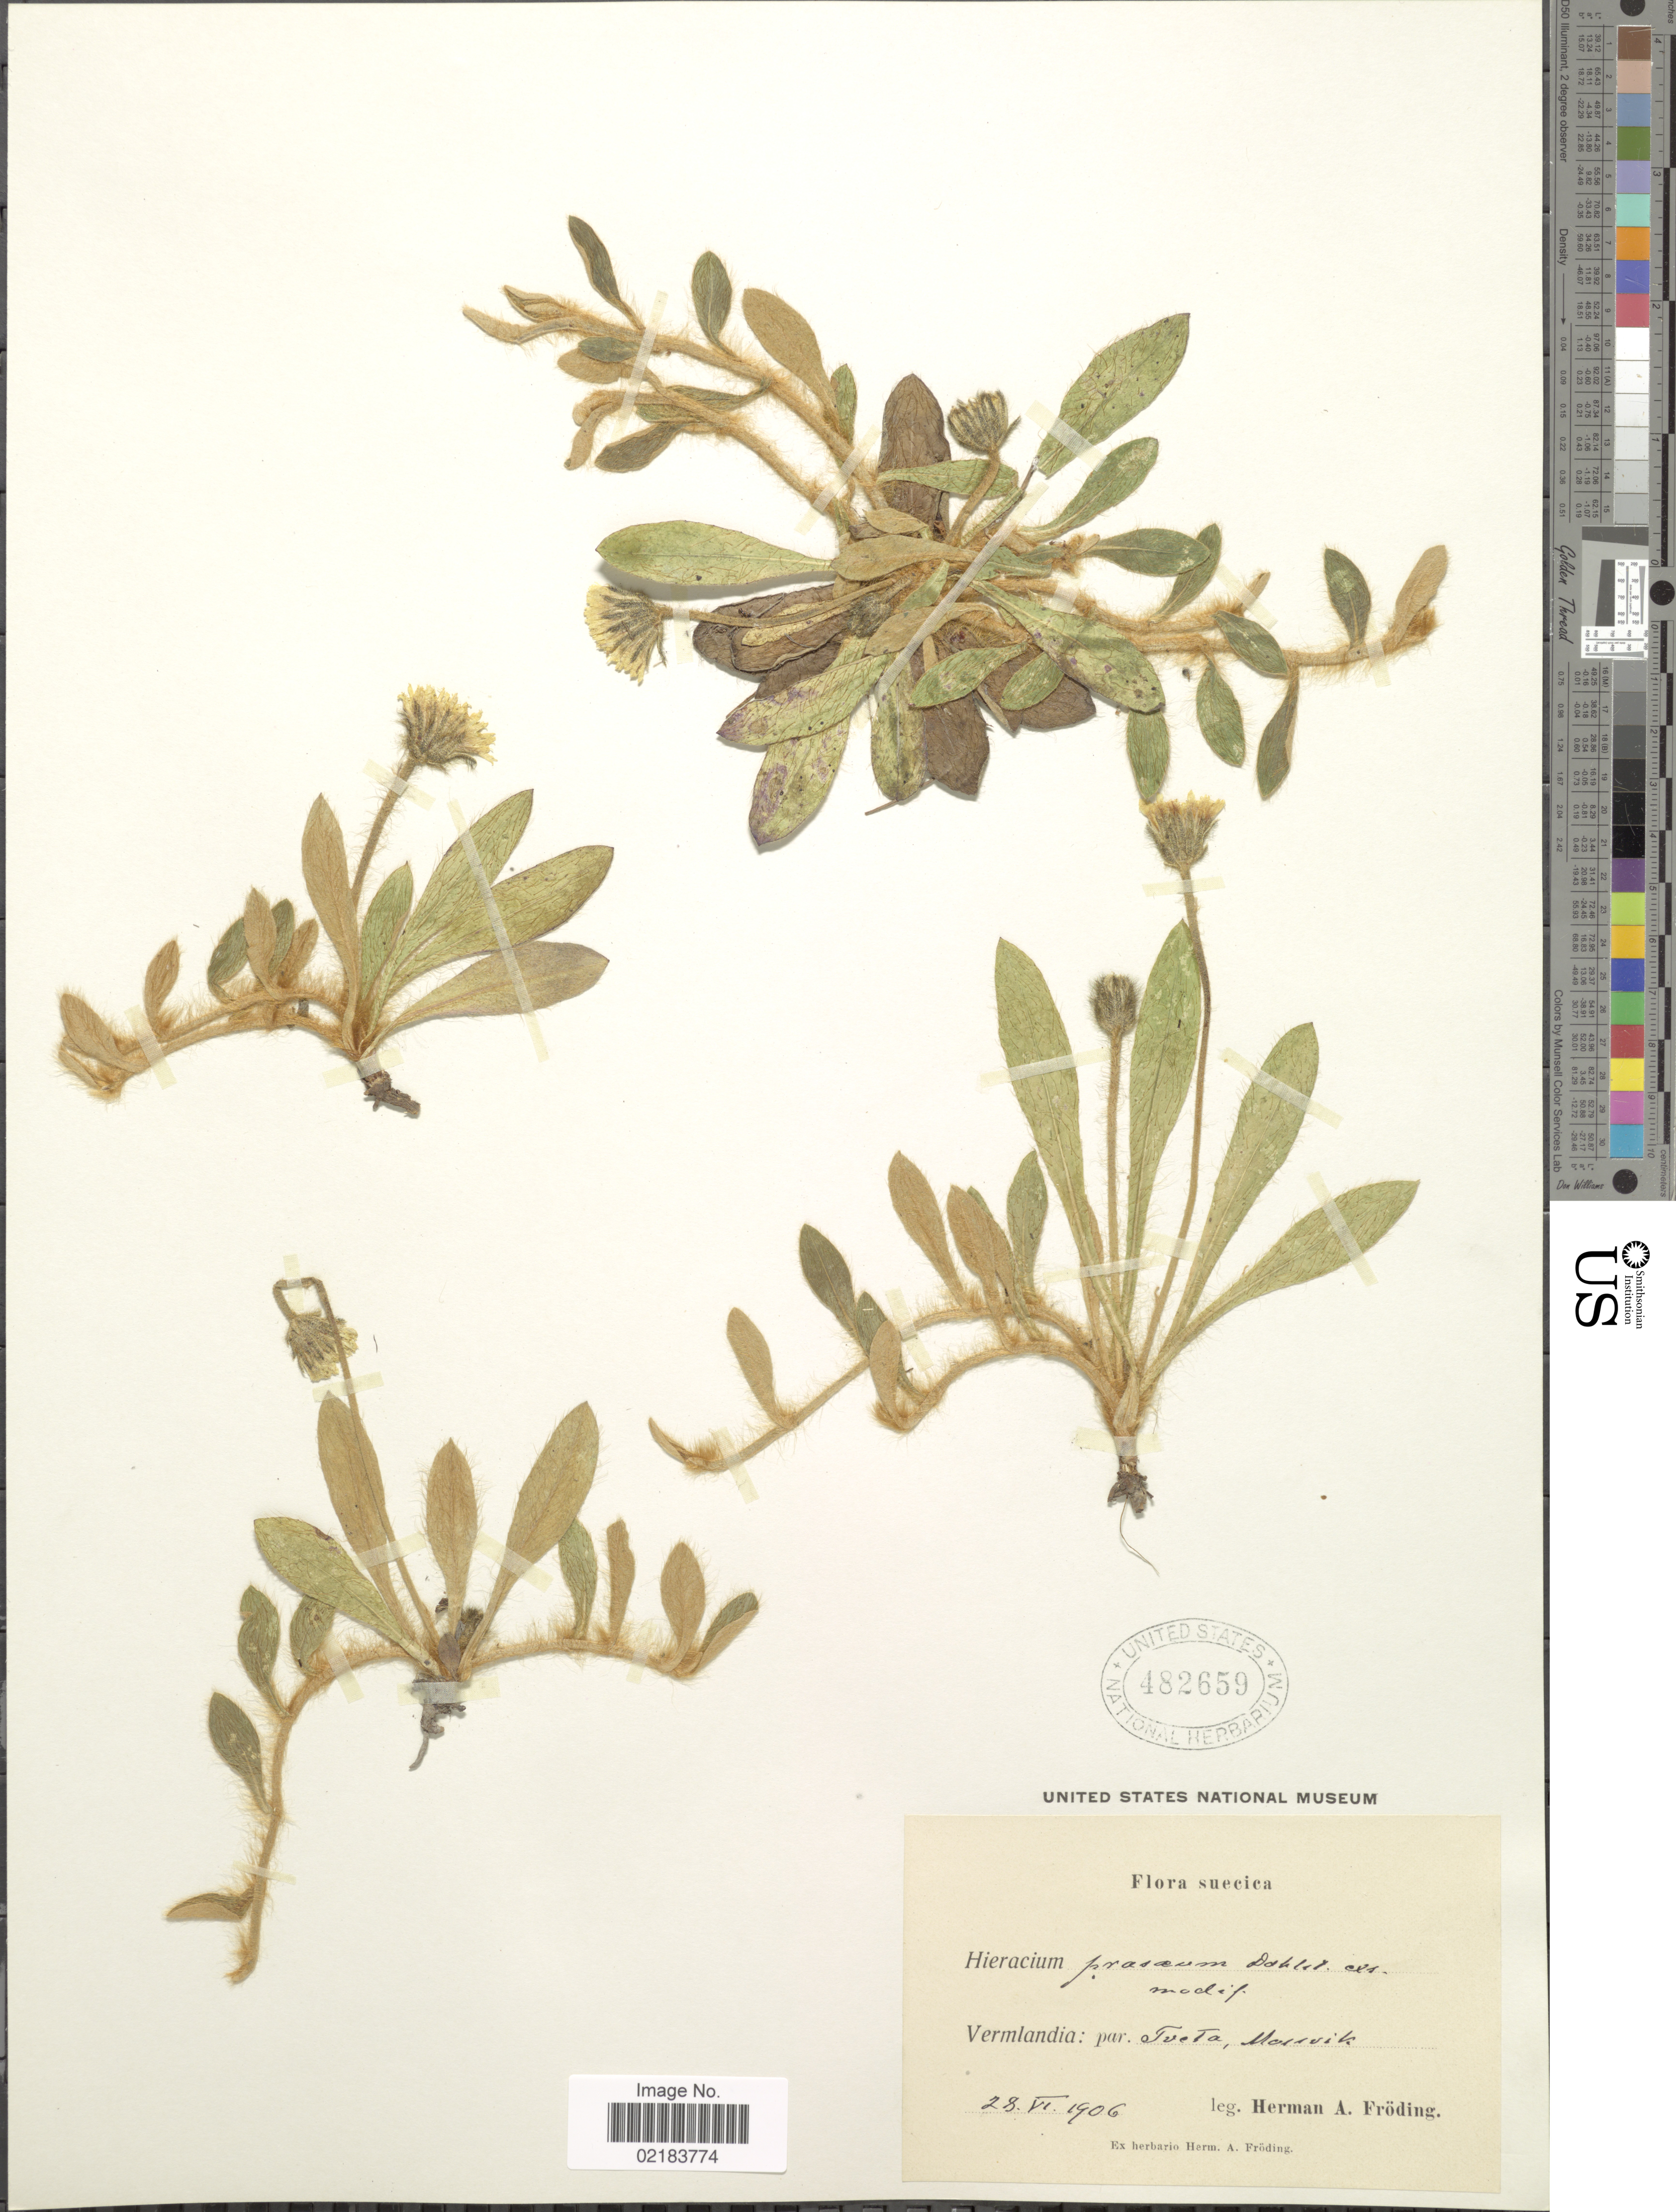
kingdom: Plantae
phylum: Tracheophyta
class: Magnoliopsida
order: Asterales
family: Asteraceae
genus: Hieracium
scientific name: Hieracium repandulare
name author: Druce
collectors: H. Froding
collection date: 1906-06-28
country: Sweden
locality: Suecica. Vermlandia: par. Tveta, Mossvik.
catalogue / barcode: US 482659